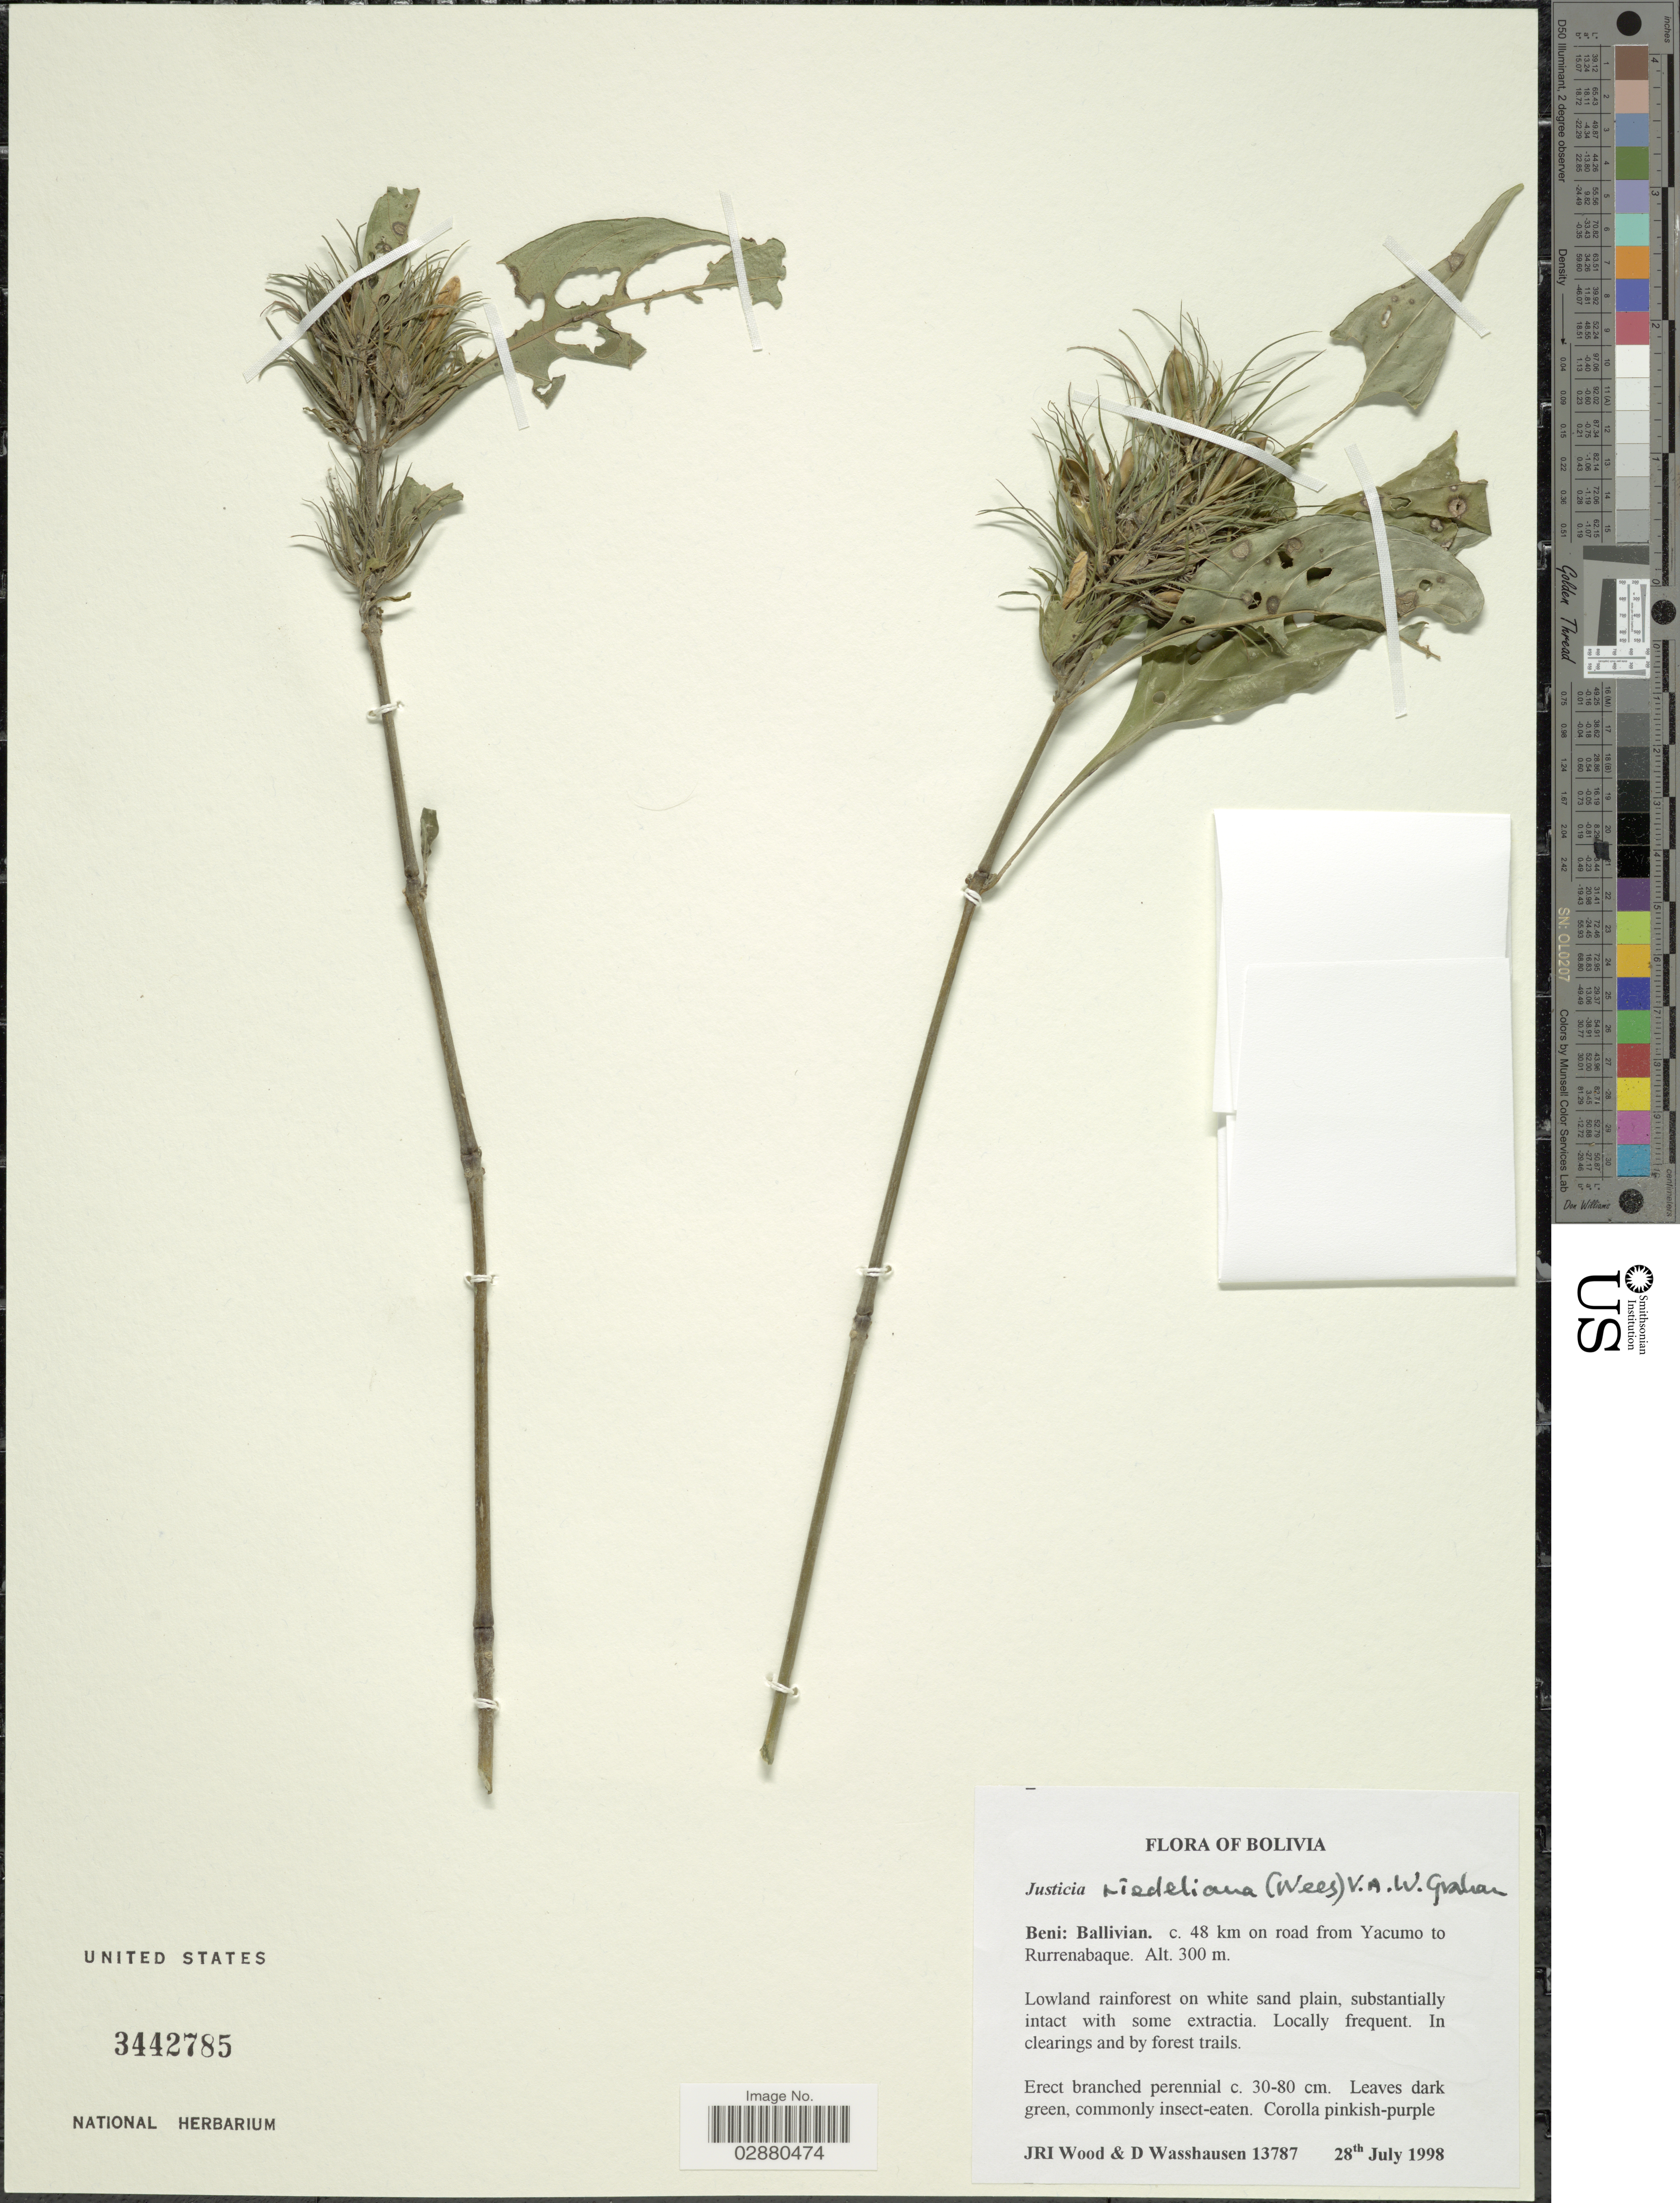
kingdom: Plantae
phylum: Tracheophyta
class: Magnoliopsida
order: Lamiales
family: Acanthaceae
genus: Justicia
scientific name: Justicia riedeliana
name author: (Nees) V.A.W. Graham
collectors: J. R. I. Wood & D. C. Wasshausen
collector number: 13787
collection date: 1998-07-28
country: Bolivia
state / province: Beni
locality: Ballivian. c. 48 km on road from Yacumo to Rurrenabaque.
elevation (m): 300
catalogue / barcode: US 3442785